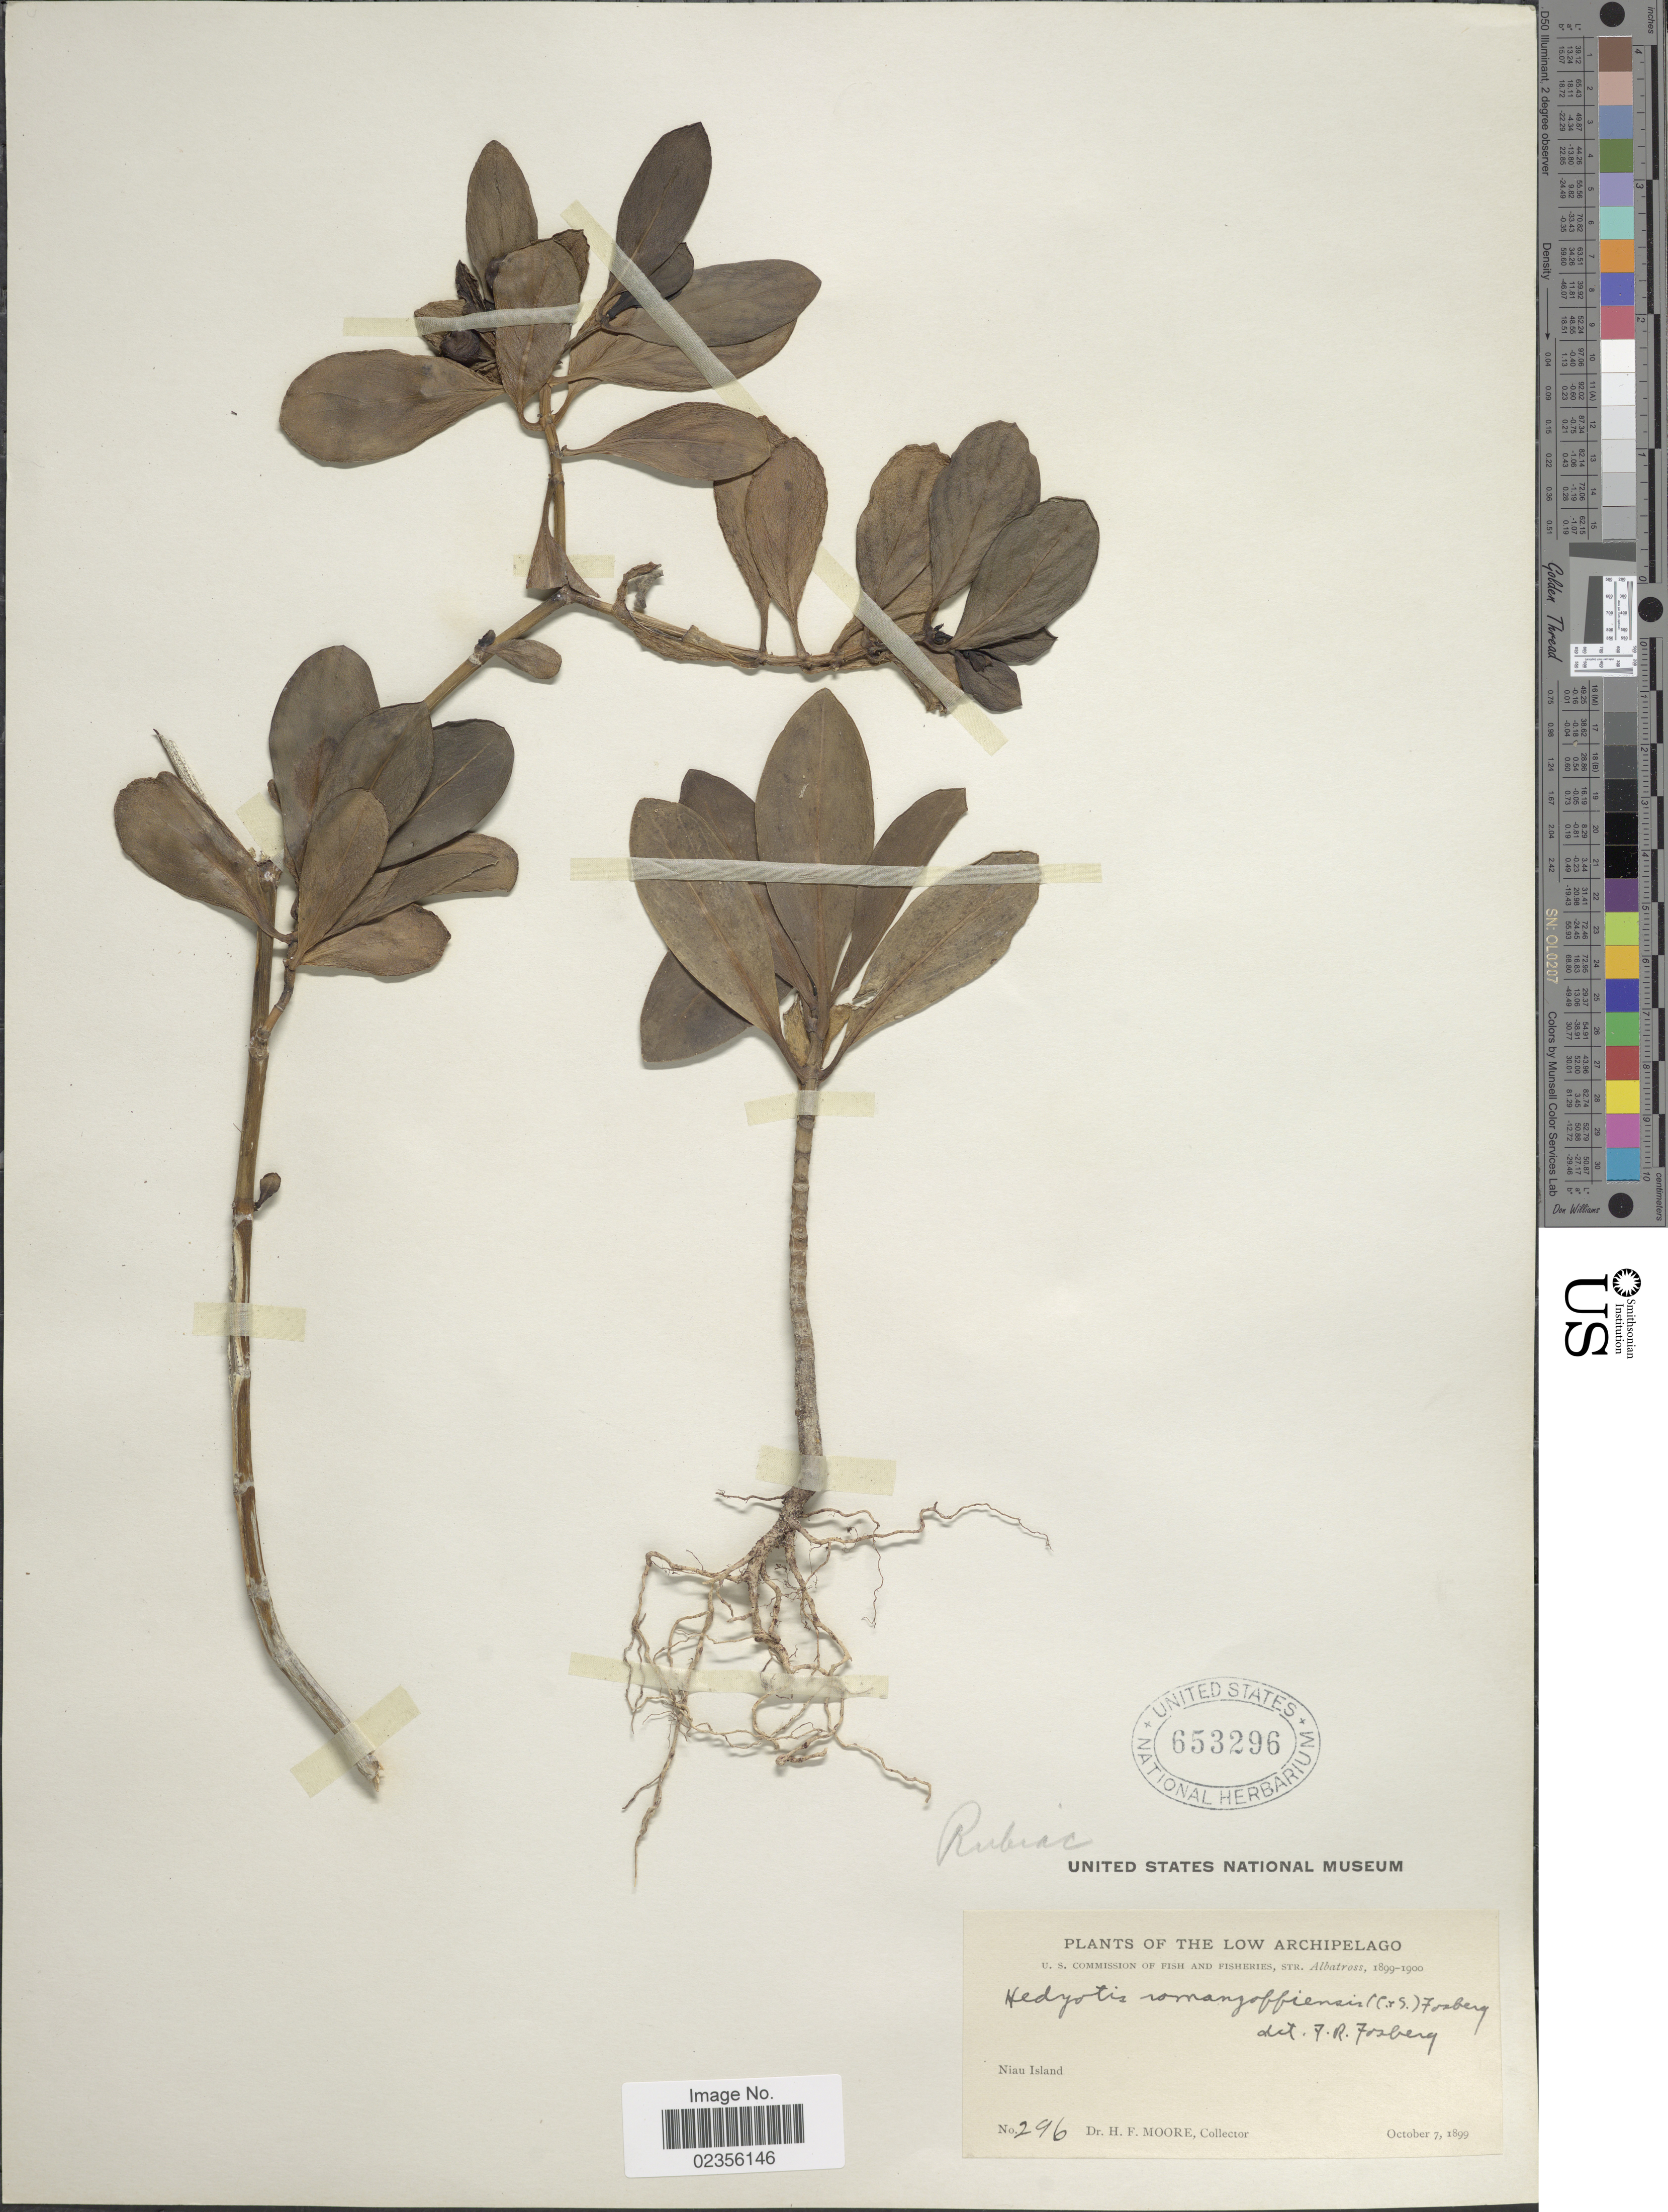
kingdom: Plantae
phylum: Tracheophyta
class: Magnoliopsida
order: Gentianales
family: Rubiaceae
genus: Kadua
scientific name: Kadua romanzoffiensis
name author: Cham. & Schltdl.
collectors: H. F. Moore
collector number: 296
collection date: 1899-10-07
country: French Polynesia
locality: Low Archipelago, Niau Island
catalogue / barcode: US 653296